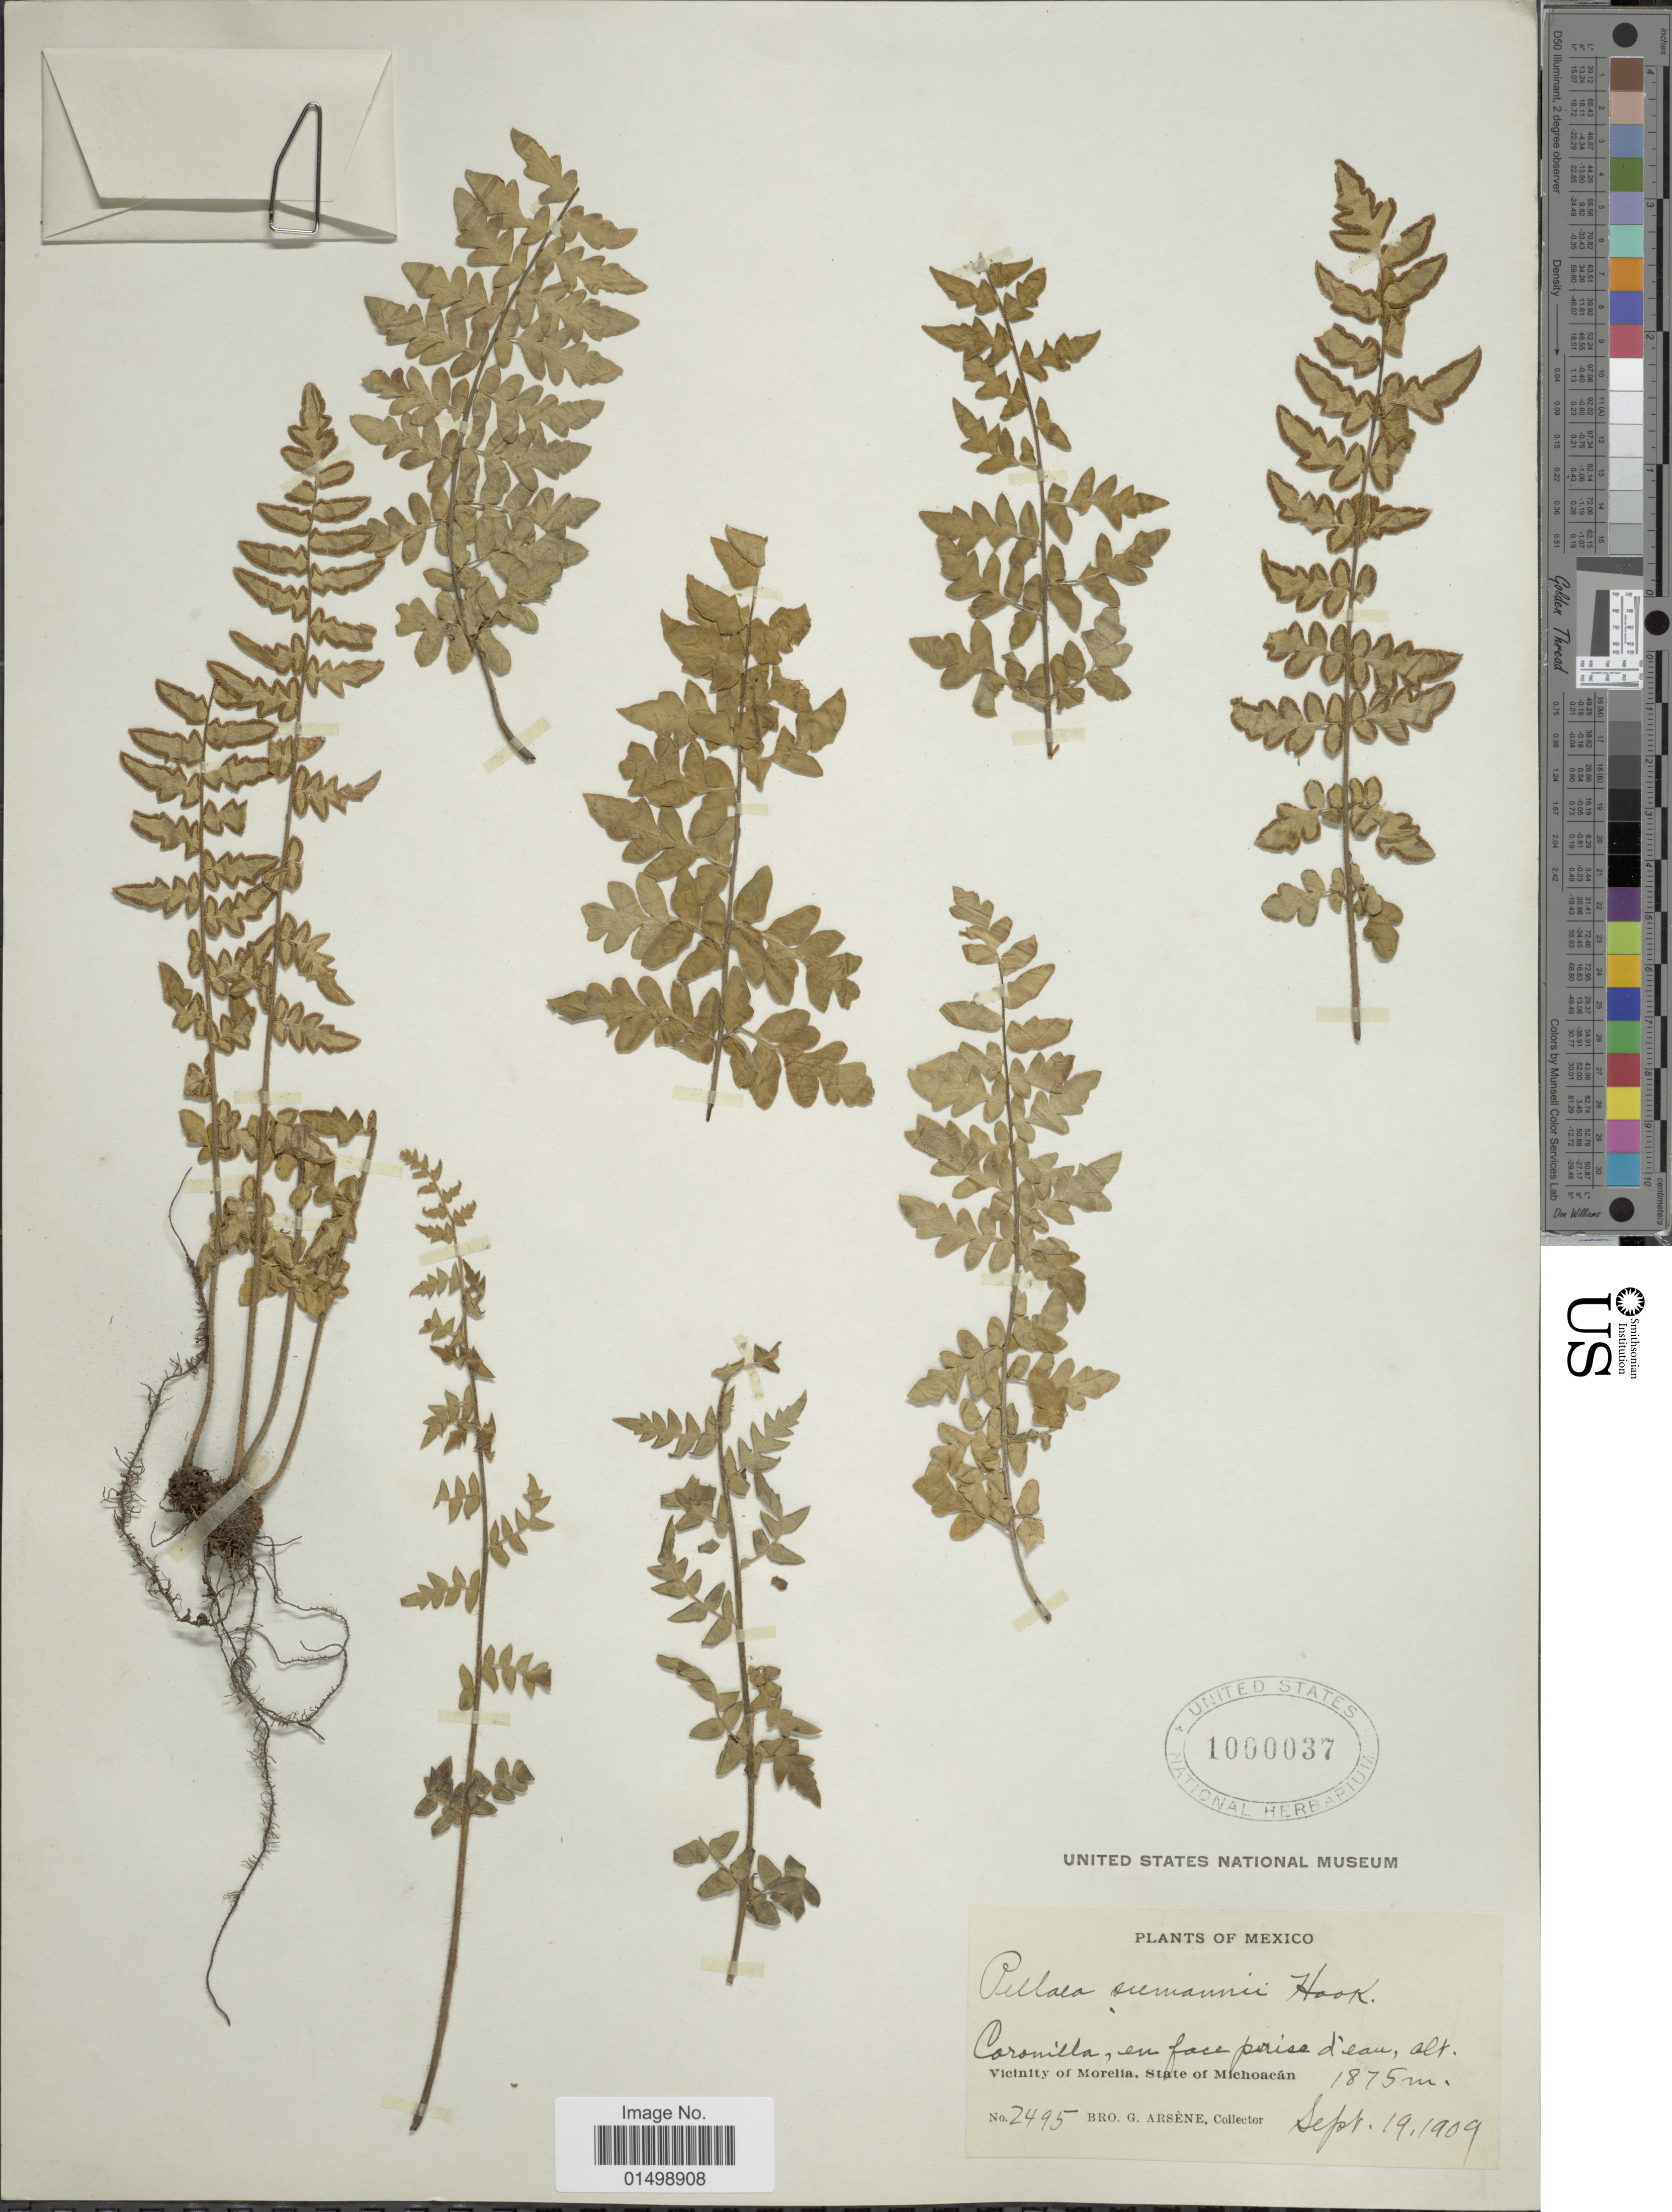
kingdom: Plantae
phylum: Tracheophyta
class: Polypodiopsida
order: Polypodiales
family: Pteridaceae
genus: Cheilanthes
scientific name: Cheilanthes lozanii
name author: (Maxon) R.M. Tryon & A.F. Tryon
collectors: Bro. G. Arsène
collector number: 2495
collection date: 1909-09-19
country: Mexico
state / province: Michoacán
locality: Vicinity of Morelia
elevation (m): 1875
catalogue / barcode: US 1000037